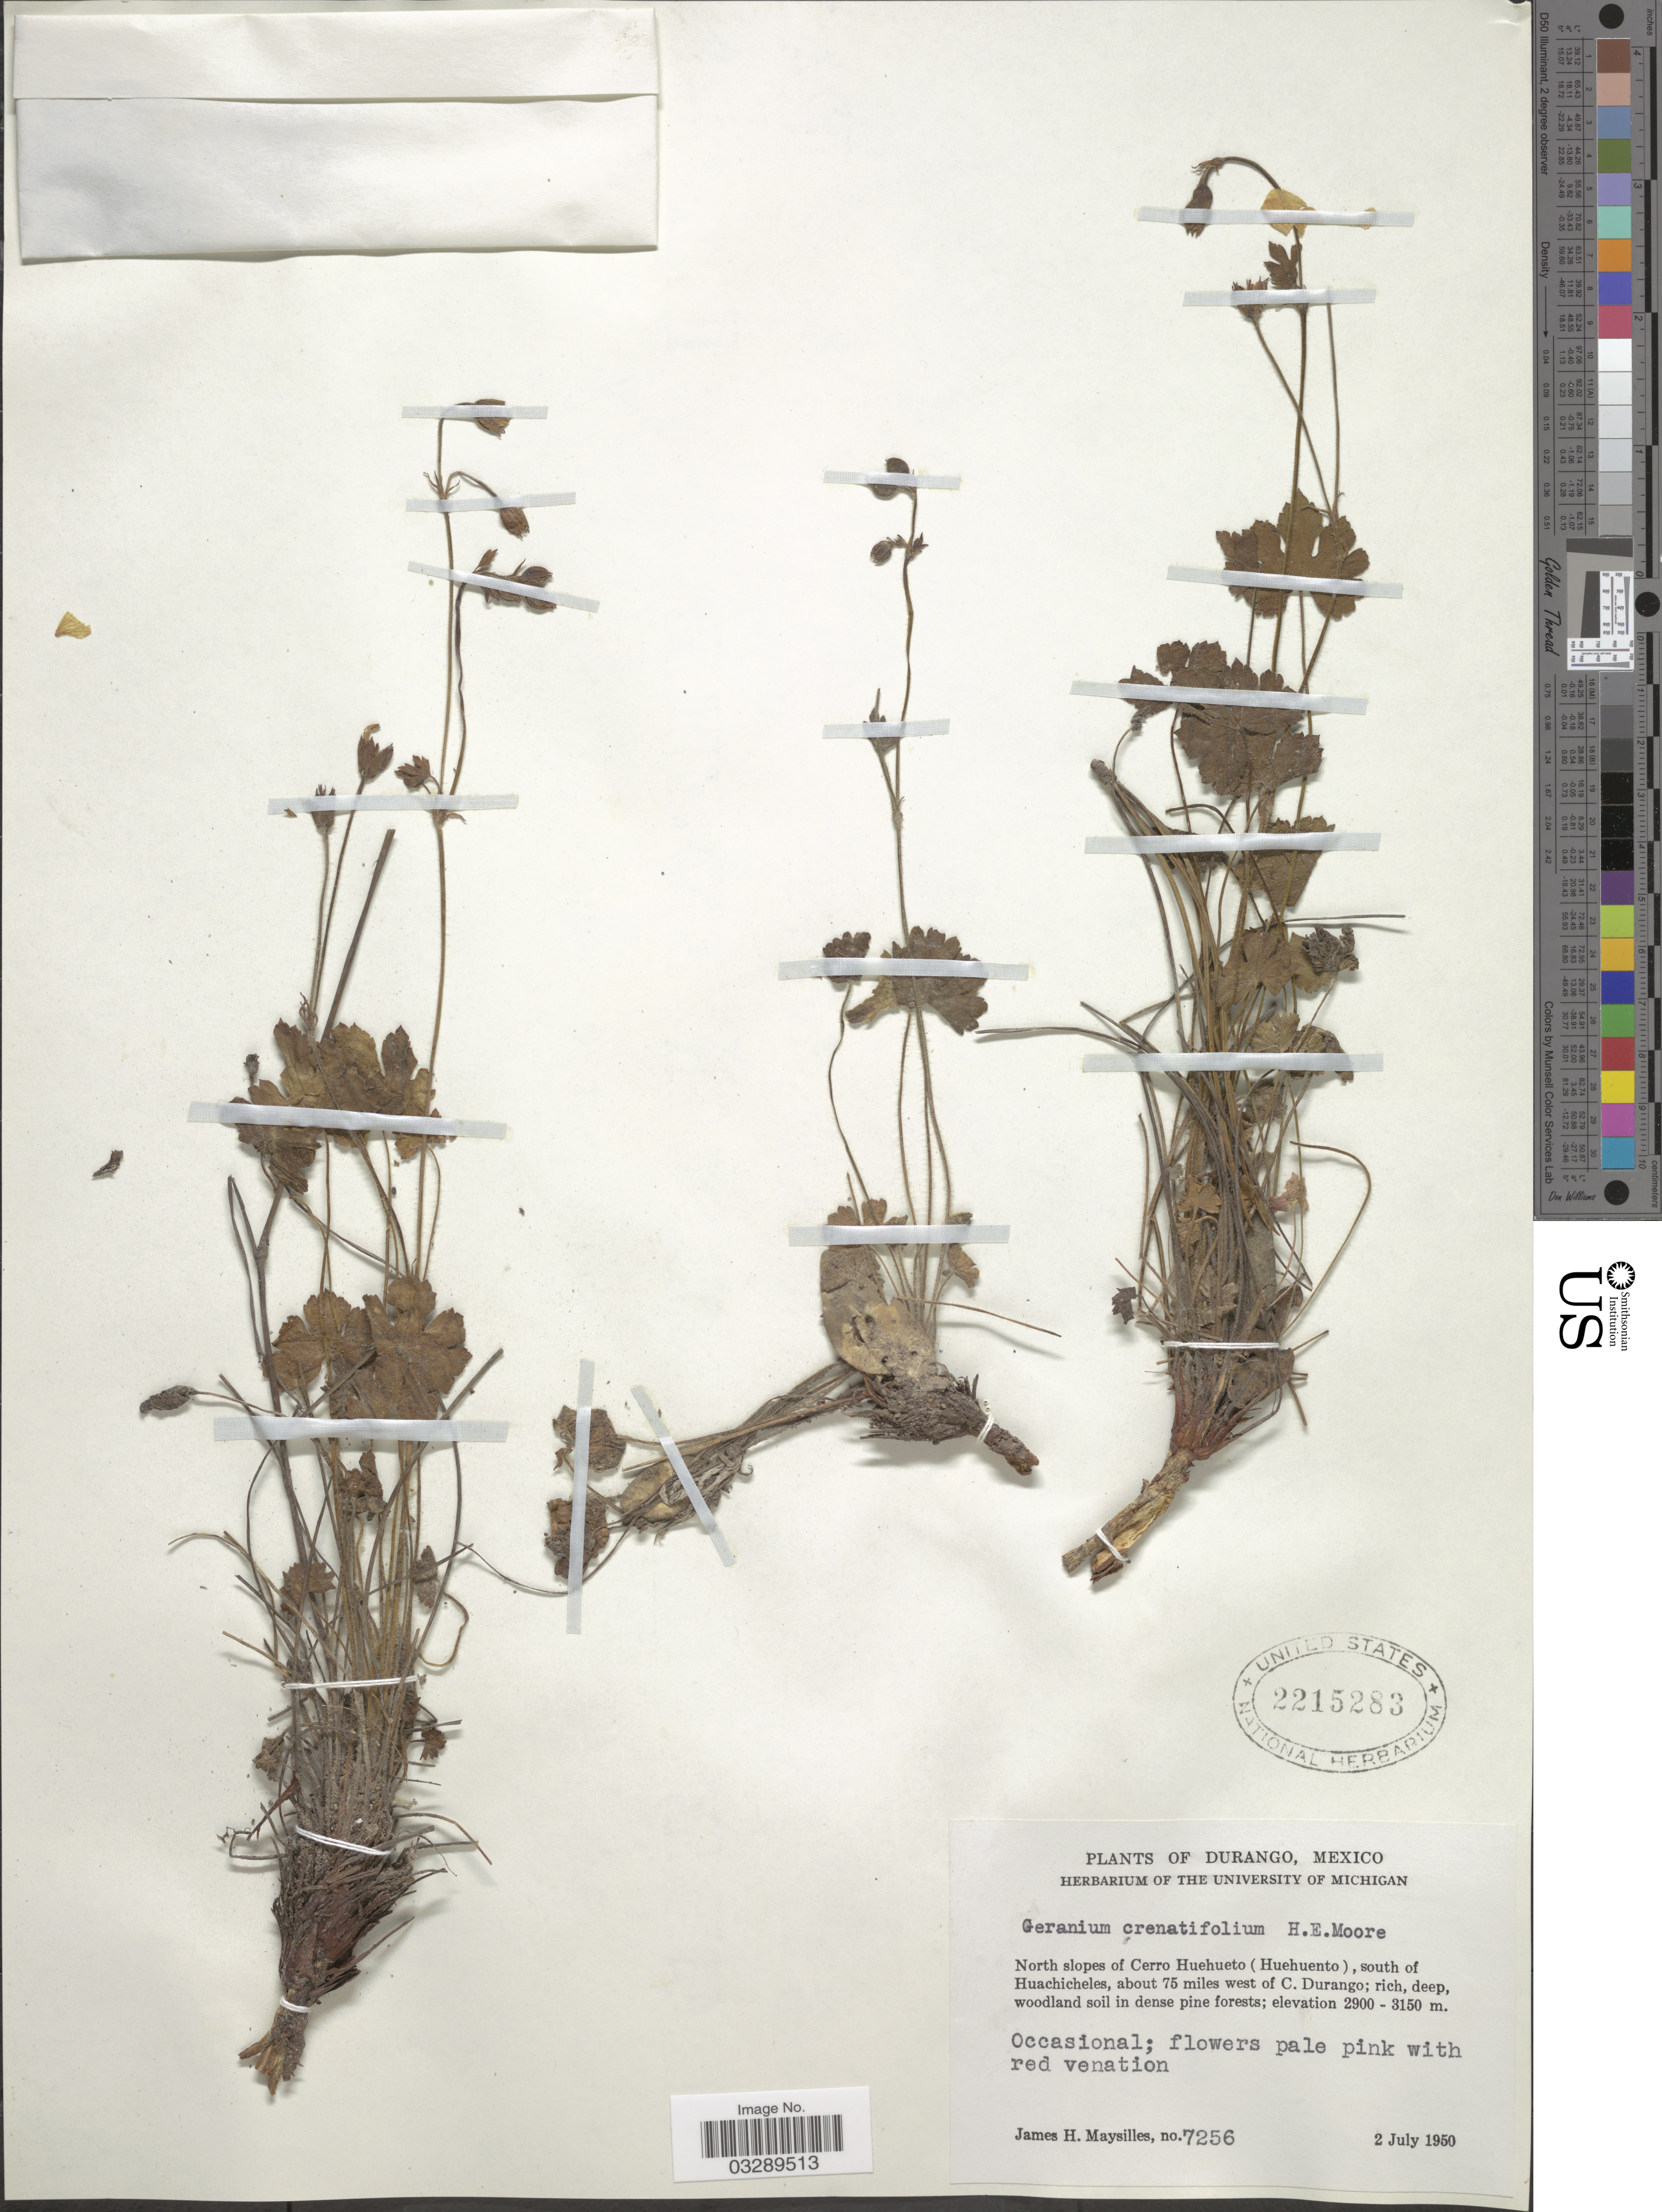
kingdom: Plantae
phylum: Tracheophyta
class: Magnoliopsida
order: Geraniales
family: Geraniaceae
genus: Geranium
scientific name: Geranium crenatum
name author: S. Watson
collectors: J. Maysilles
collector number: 7256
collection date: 1950-07-02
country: Mexico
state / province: Durango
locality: North slopes of Cerro Huehueto (Huehuento), south of Huachicheles, about 75 miles west of C. Durango.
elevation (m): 2900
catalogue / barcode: US 2215283